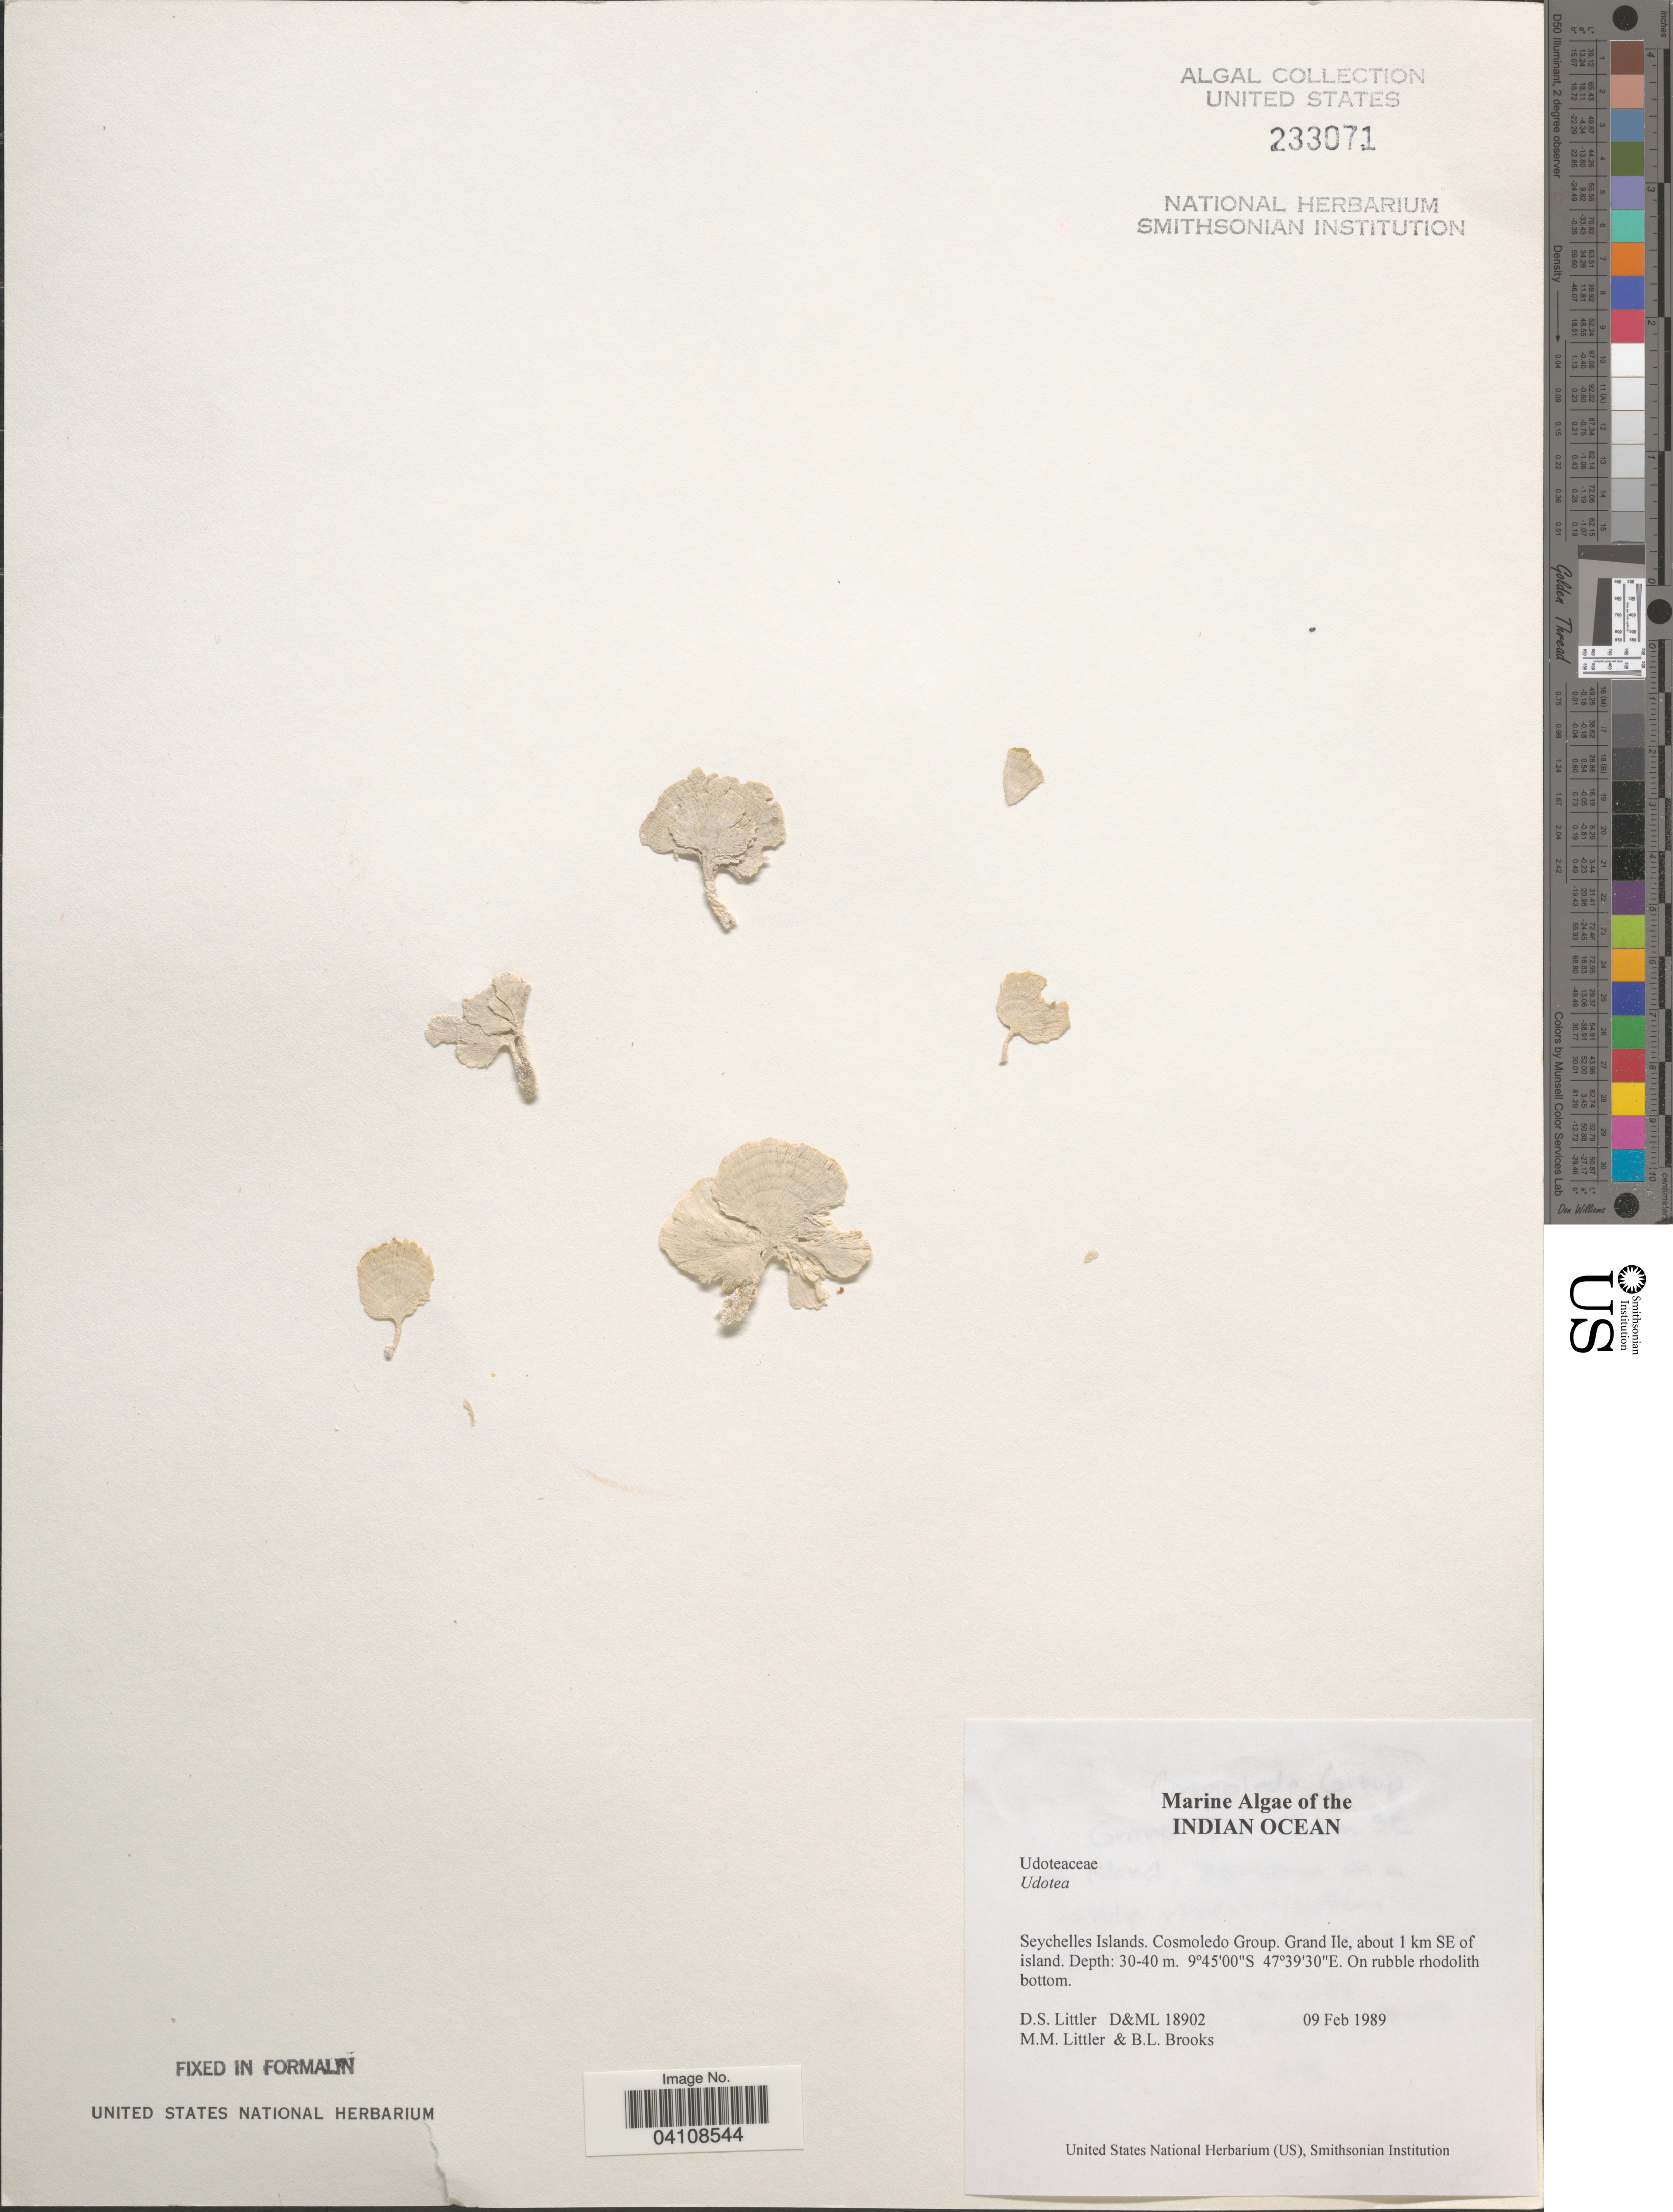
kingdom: Plantae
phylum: Chlorophyta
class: Ulvophyceae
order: Bryopsidales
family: Udoteaceae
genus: Udotea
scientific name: Udotea sp.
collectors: D. S. Littler & B. Brooks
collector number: D&ML18902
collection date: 1989-02-09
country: Seychelles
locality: Indian Ocean. Cosmoledo Group. Grand Ile, about 1 km SE of island.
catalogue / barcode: US 233071